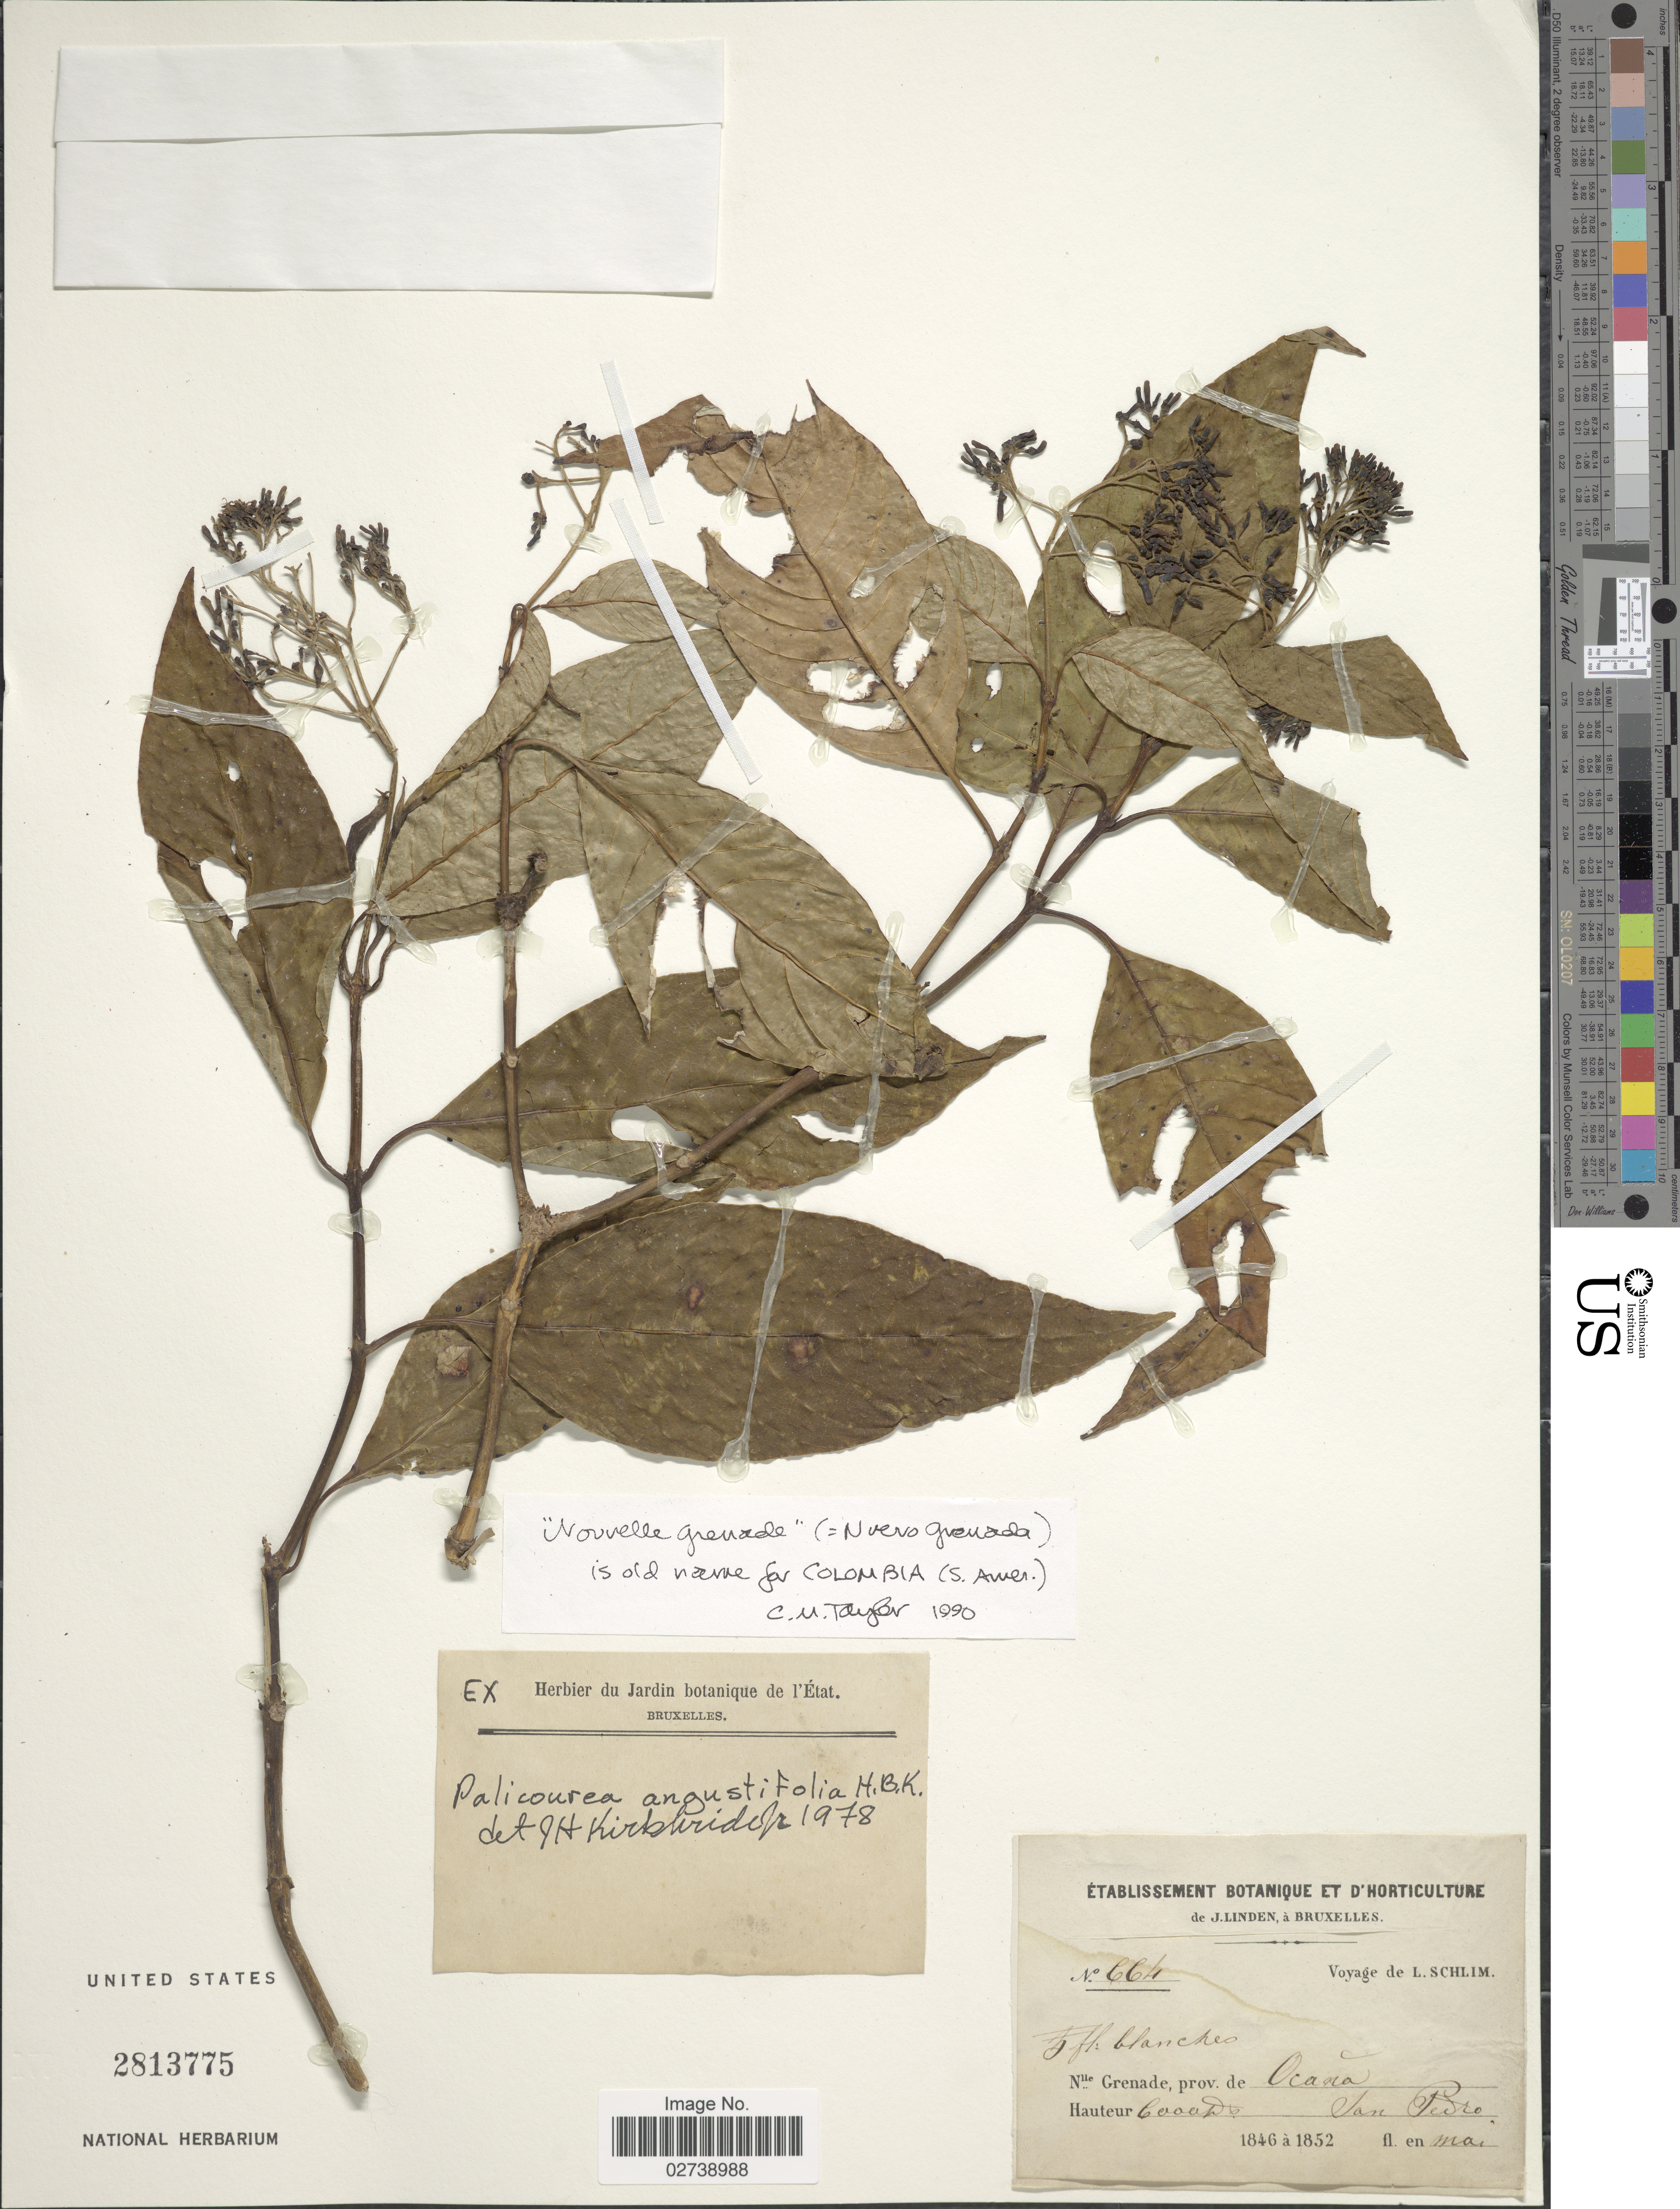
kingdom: Plantae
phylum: Tracheophyta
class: Magnoliopsida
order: Gentianales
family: Rubiaceae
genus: Palicourea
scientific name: Palicourea angustifolia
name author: Kunth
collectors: L. Schlim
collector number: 664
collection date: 1846-05/1852-05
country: Colombia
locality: Nlle. Grenade, prov. de Ocaña. San Pedro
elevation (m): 6000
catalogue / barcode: US 2813775